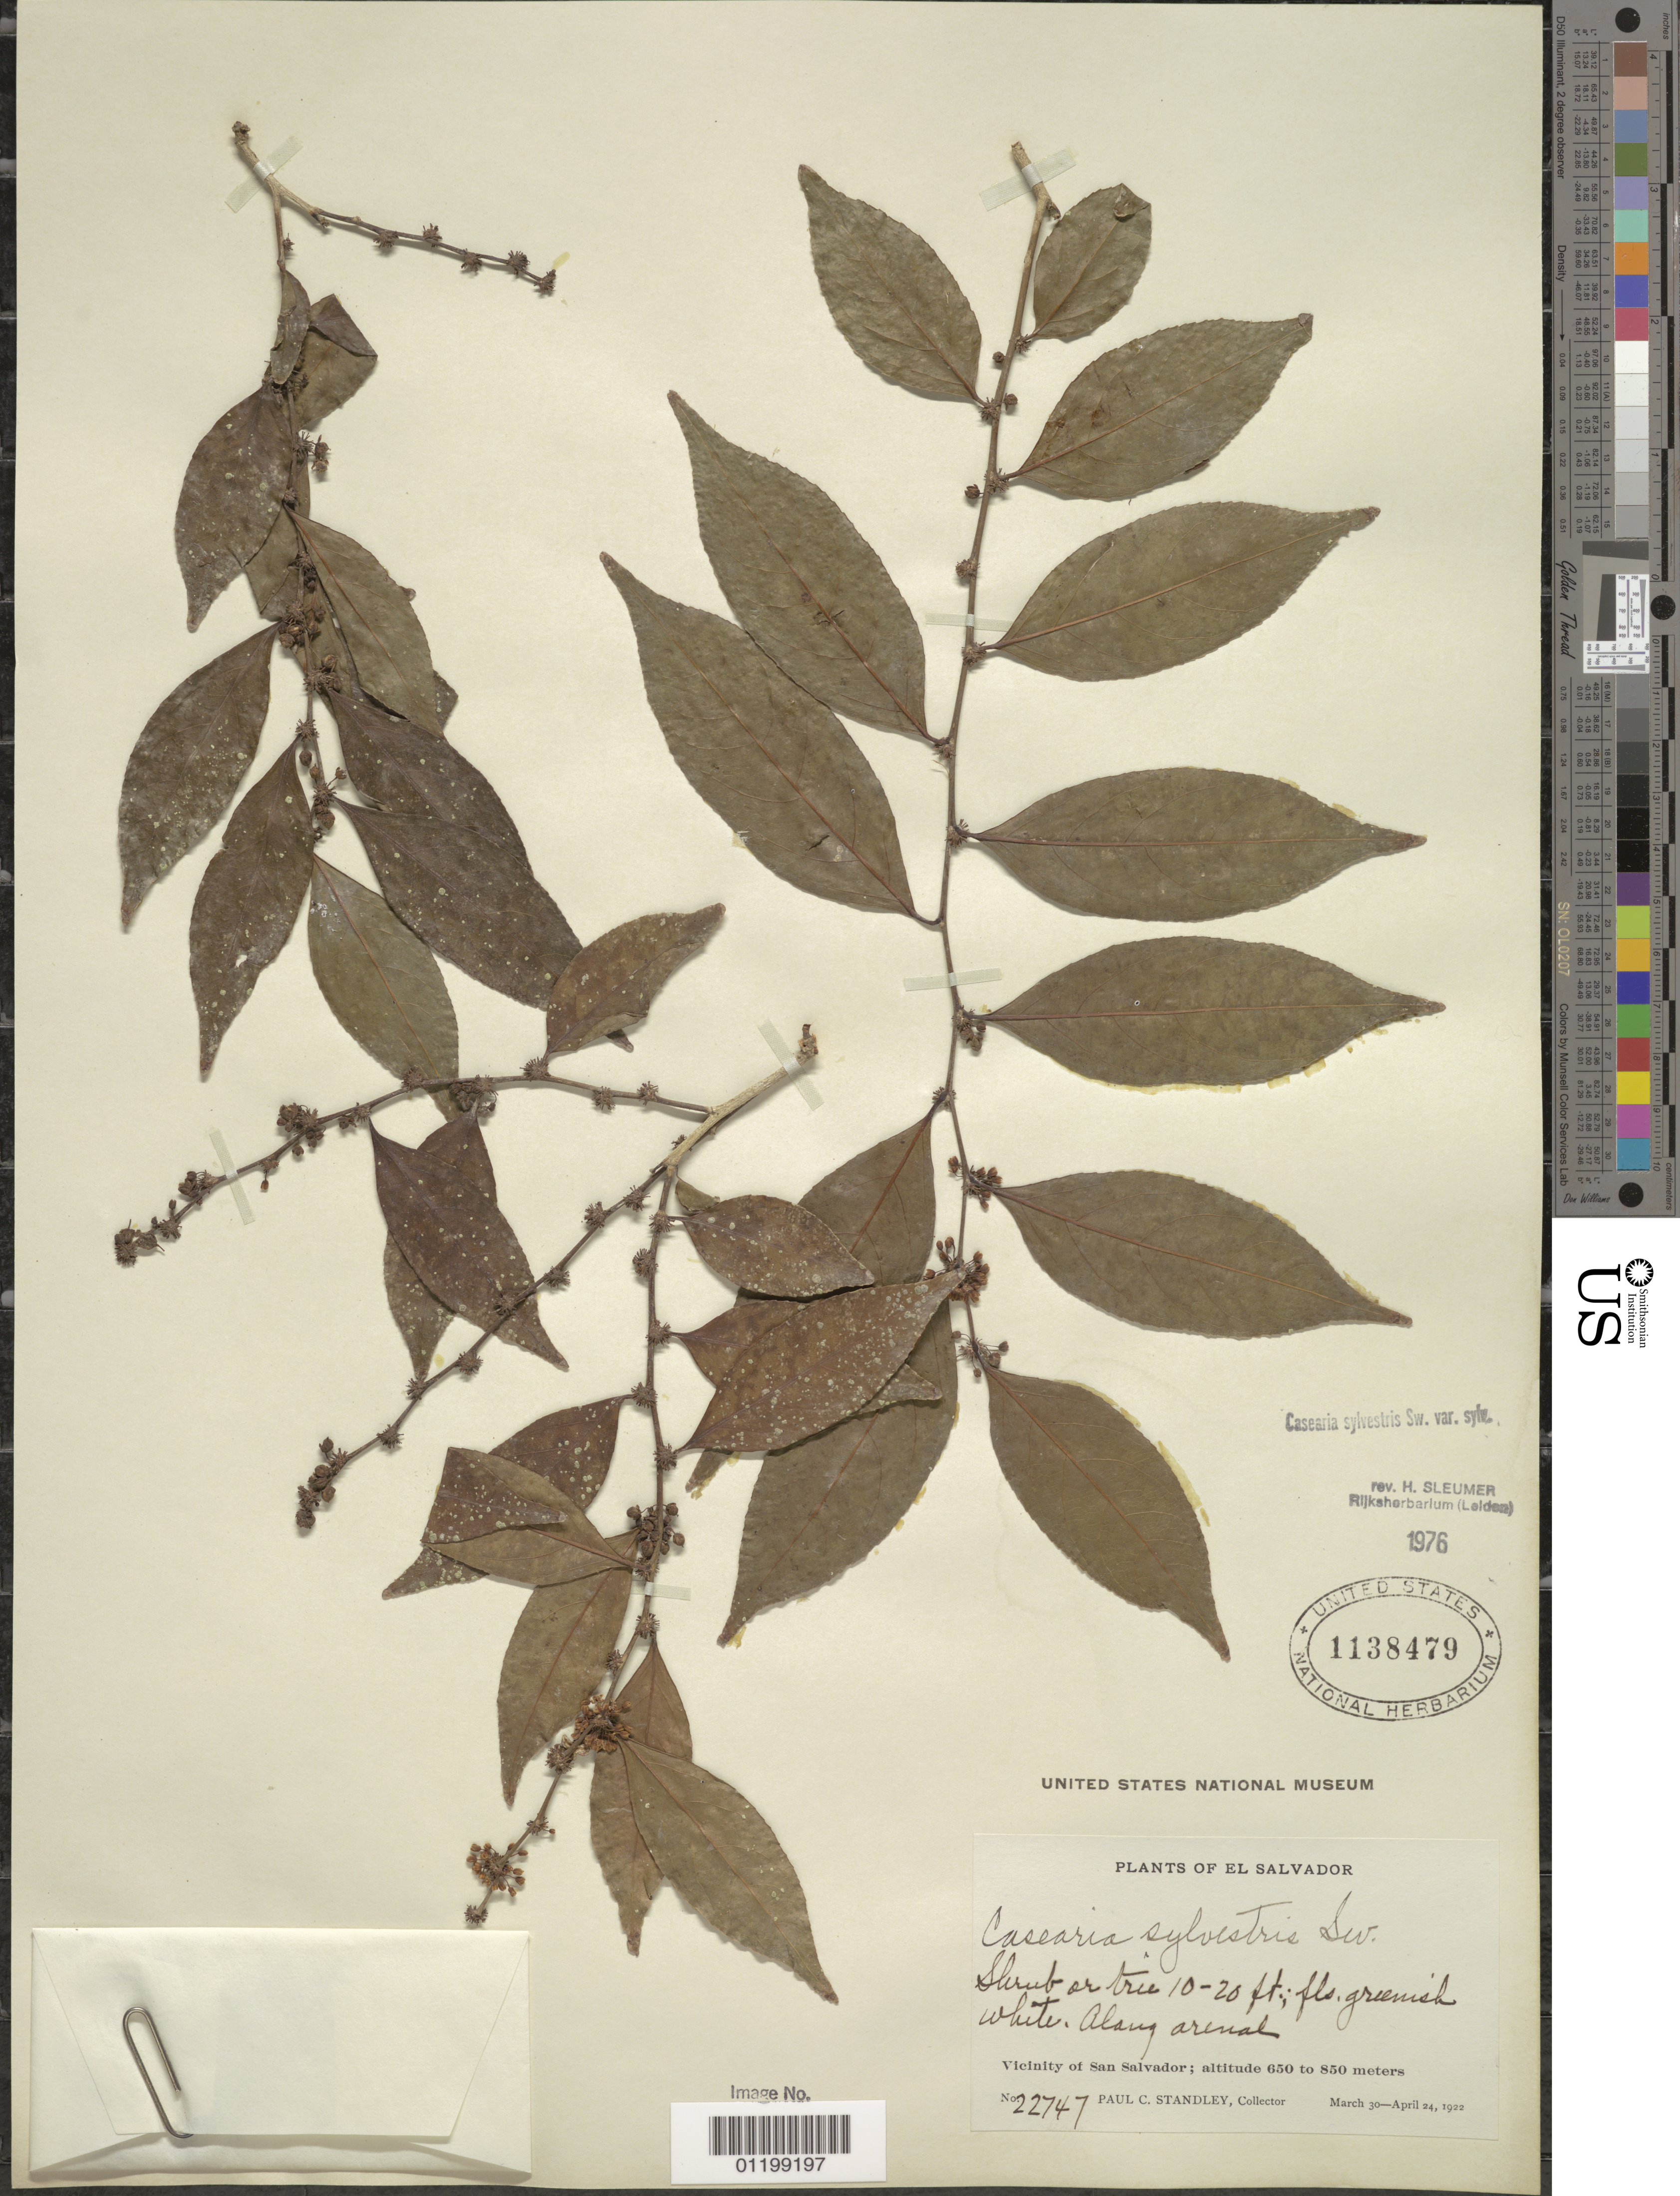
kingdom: Plantae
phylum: Tracheophyta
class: Magnoliopsida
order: Malpighiales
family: Salicaceae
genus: Casearia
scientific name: Casearia sylvestris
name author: Sw.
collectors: P. C. Standley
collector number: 22747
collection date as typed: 30 Mar 1922 to 24 Apr 1922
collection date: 1922-03-30/1922-04-24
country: El Salvador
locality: Vicinity of San Salvador.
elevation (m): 650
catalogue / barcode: US 1138479